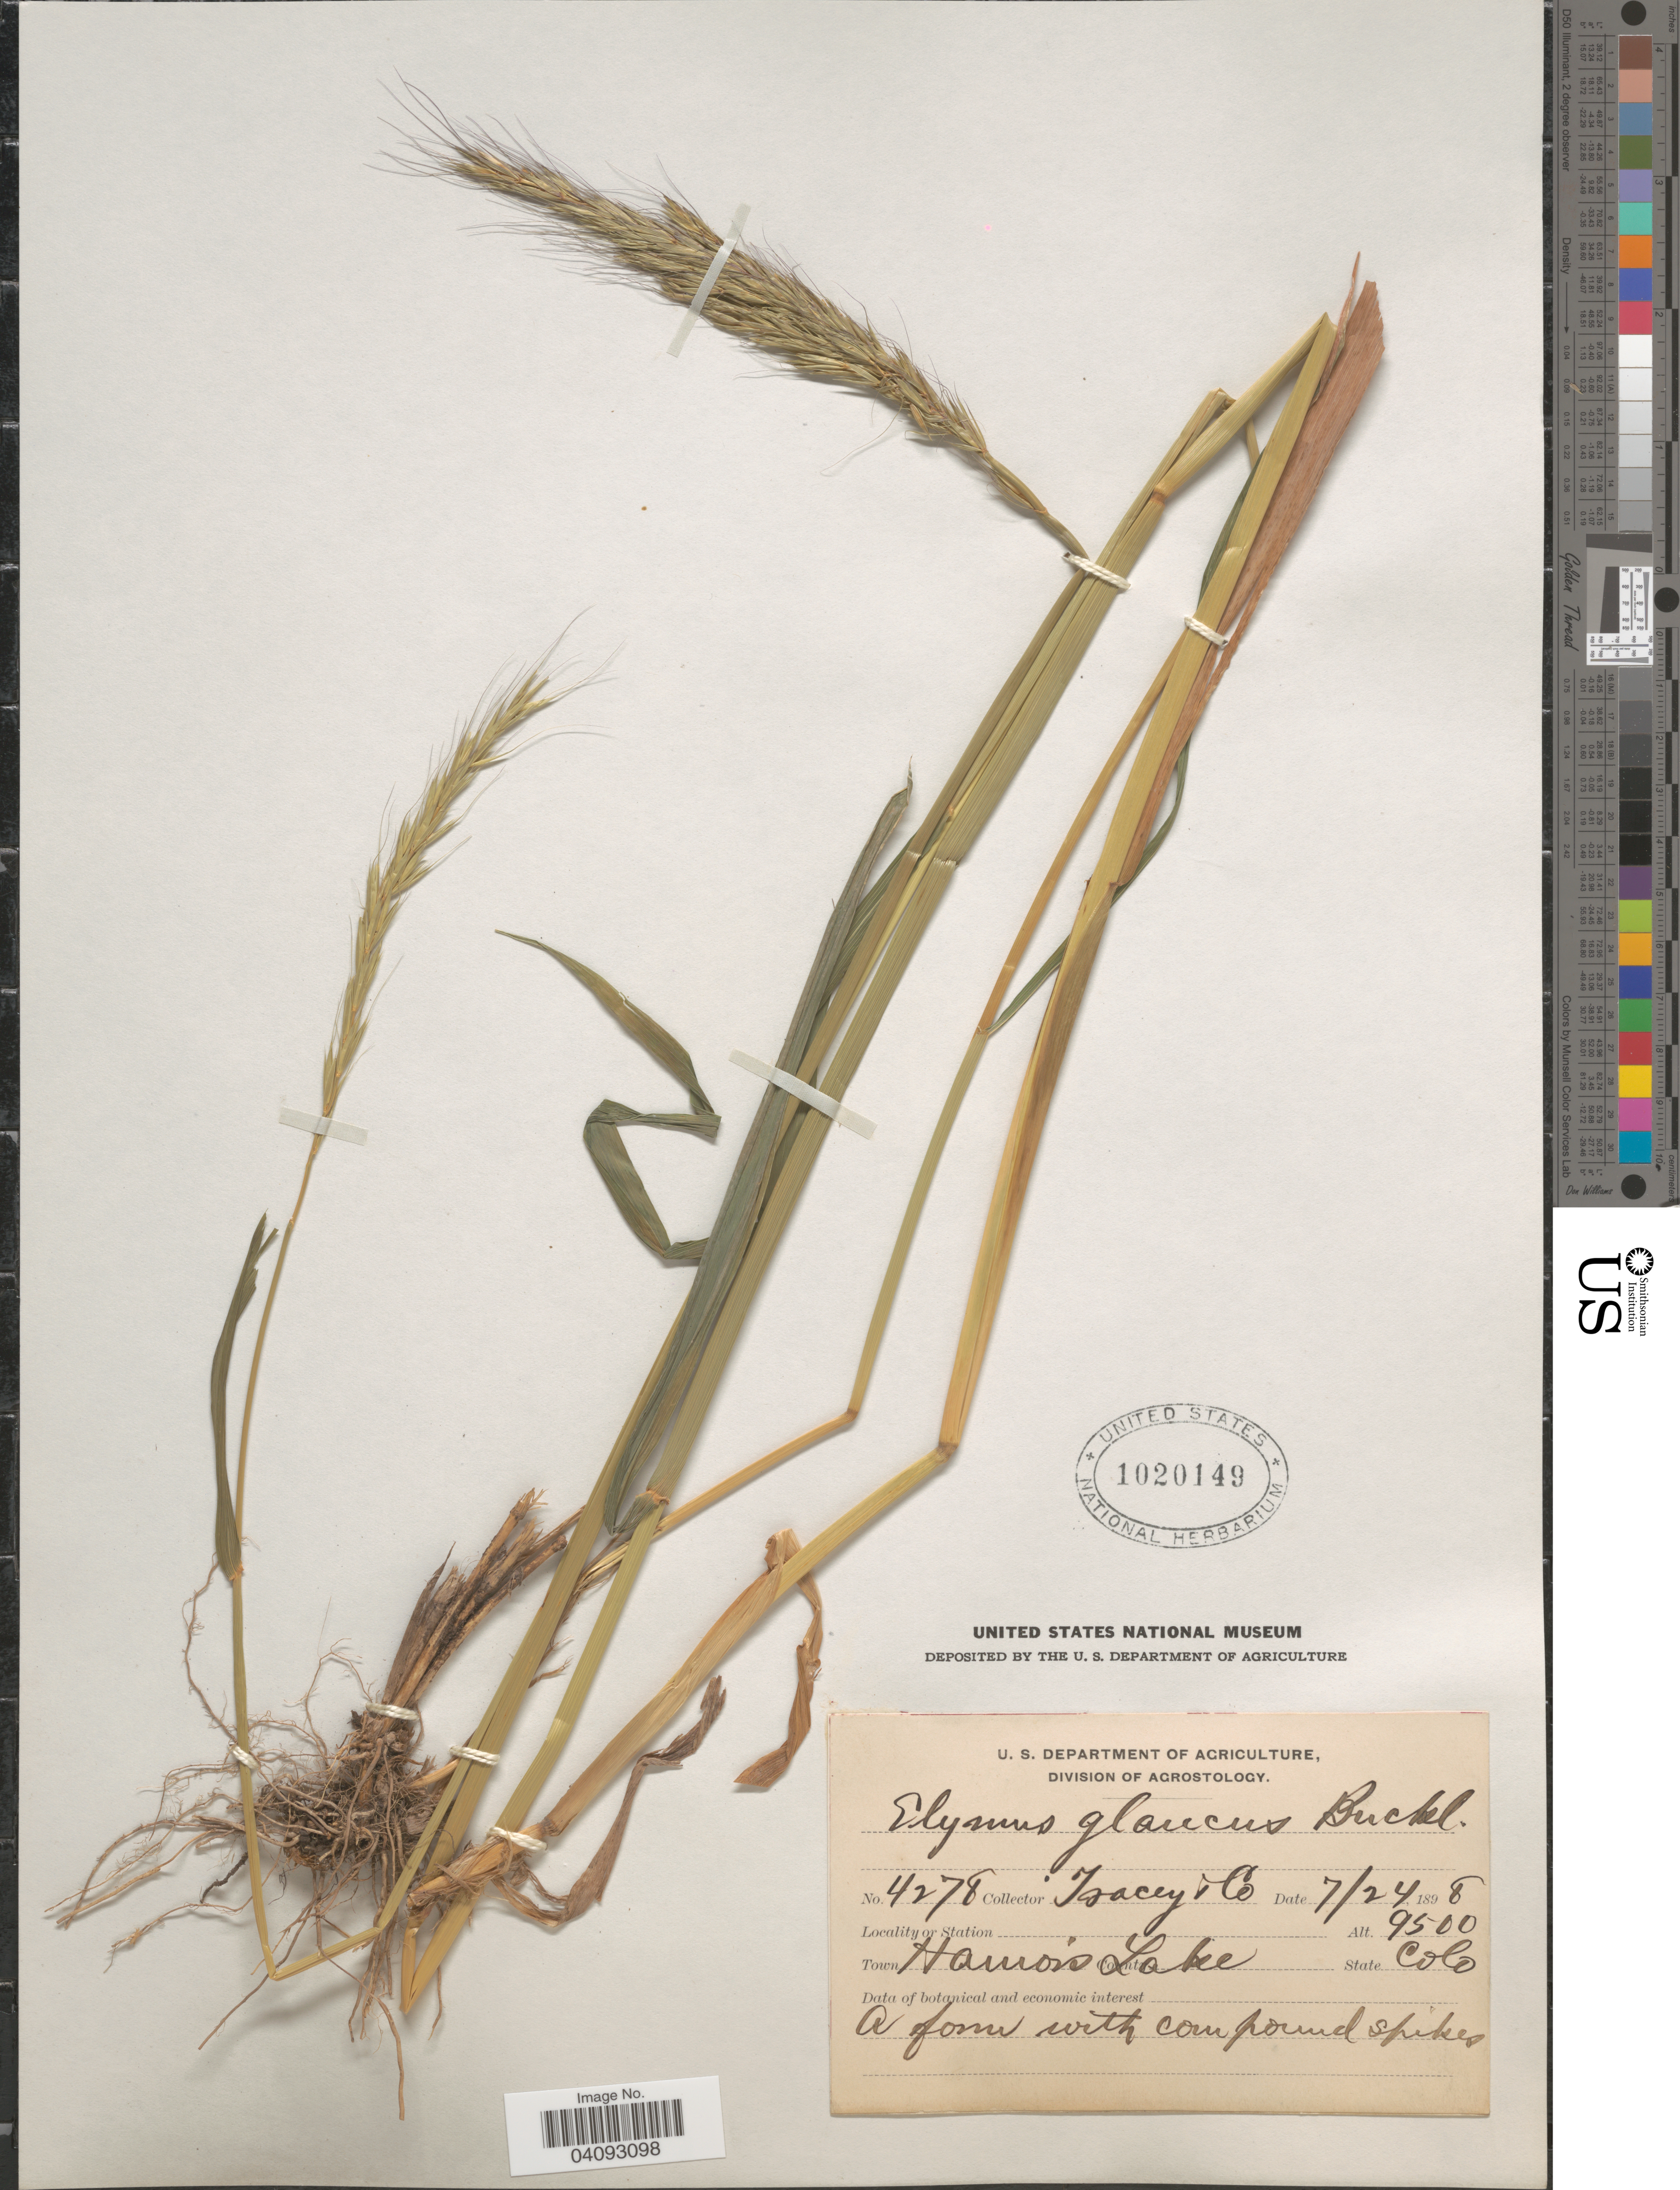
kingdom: Plantae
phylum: Tracheophyta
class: Liliopsida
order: Poales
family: Poaceae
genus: Elymus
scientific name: Elymus glaucus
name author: Buckley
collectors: Tracey & et al.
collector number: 4278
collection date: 1898-07-24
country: United States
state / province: Colorado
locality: Hermosa Lake.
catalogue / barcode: US 1020149